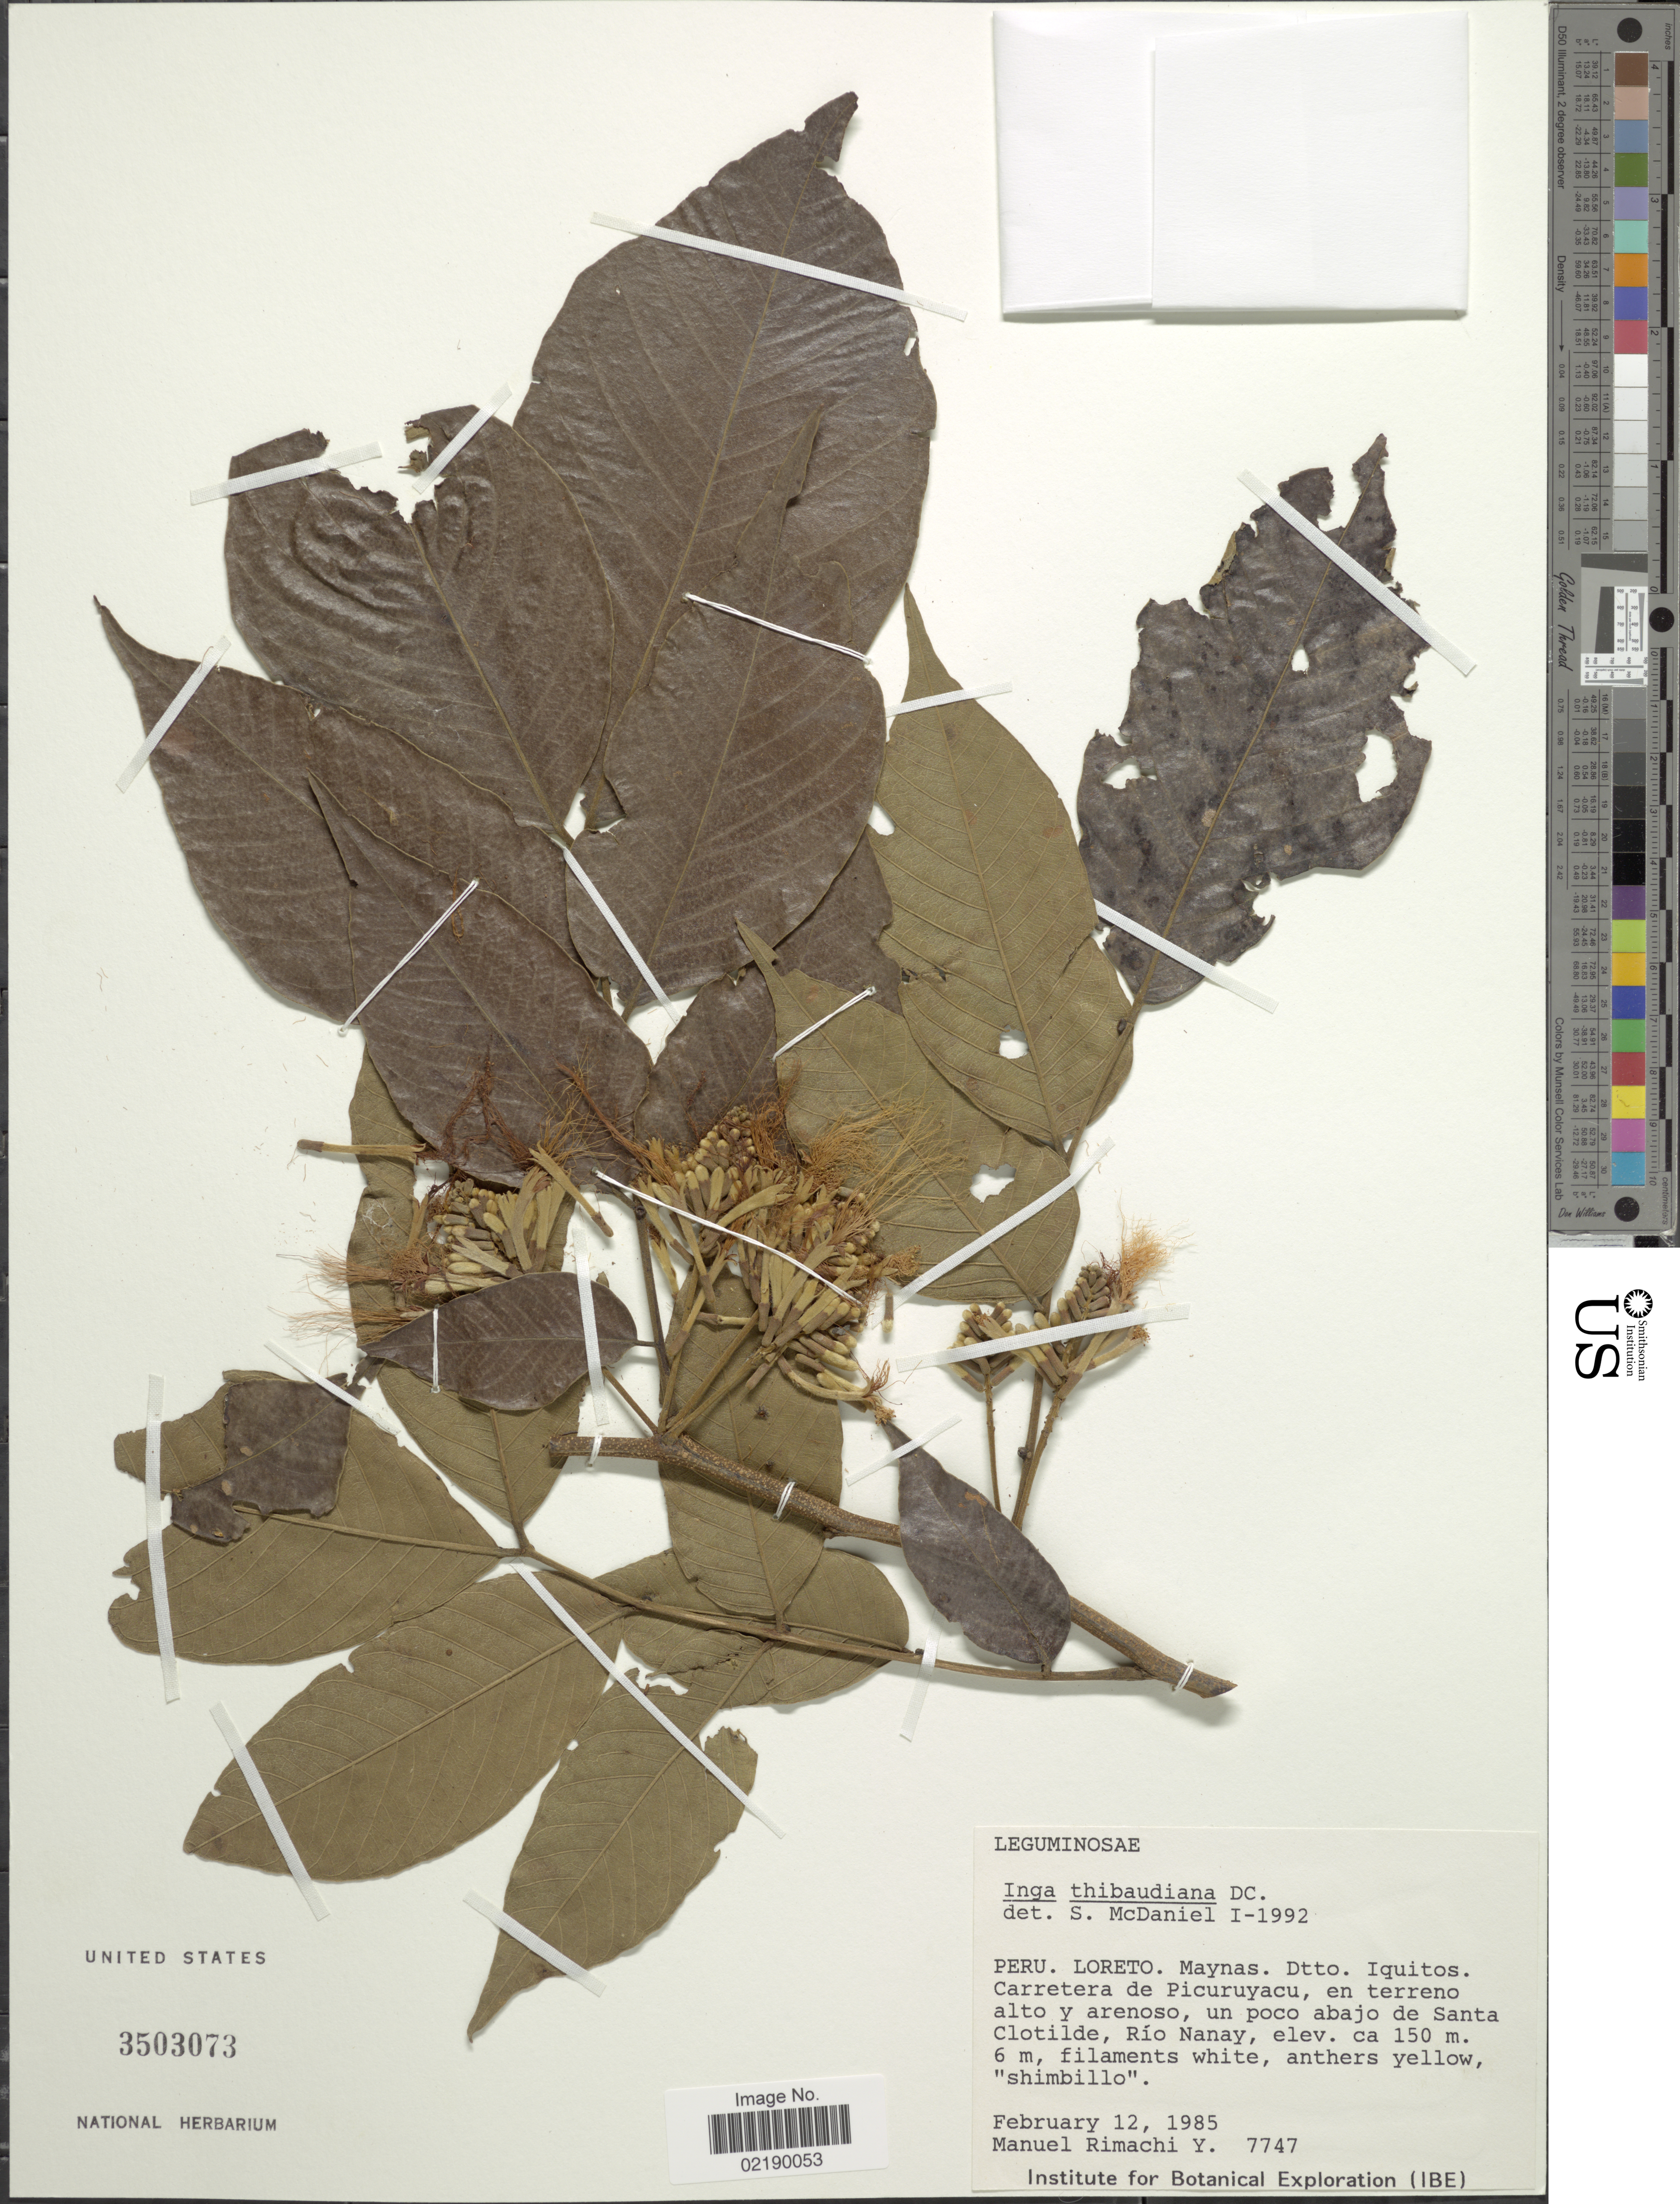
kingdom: Plantae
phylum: Tracheophyta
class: Magnoliopsida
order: Fabales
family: Fabaceae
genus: Inga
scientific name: Inga thibaudiana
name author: DC.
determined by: McDaniel, Sidney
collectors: M. Rimachi Y.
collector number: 7747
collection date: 1985-02-12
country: Peru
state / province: Loreto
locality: Maynas. Dtto. Iquitos. Carretera de Picuruyacu, en terreno alto y arenoso, un poco abajo de Santa Clotilde, Rio Nanay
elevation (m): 150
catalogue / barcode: US 3503073